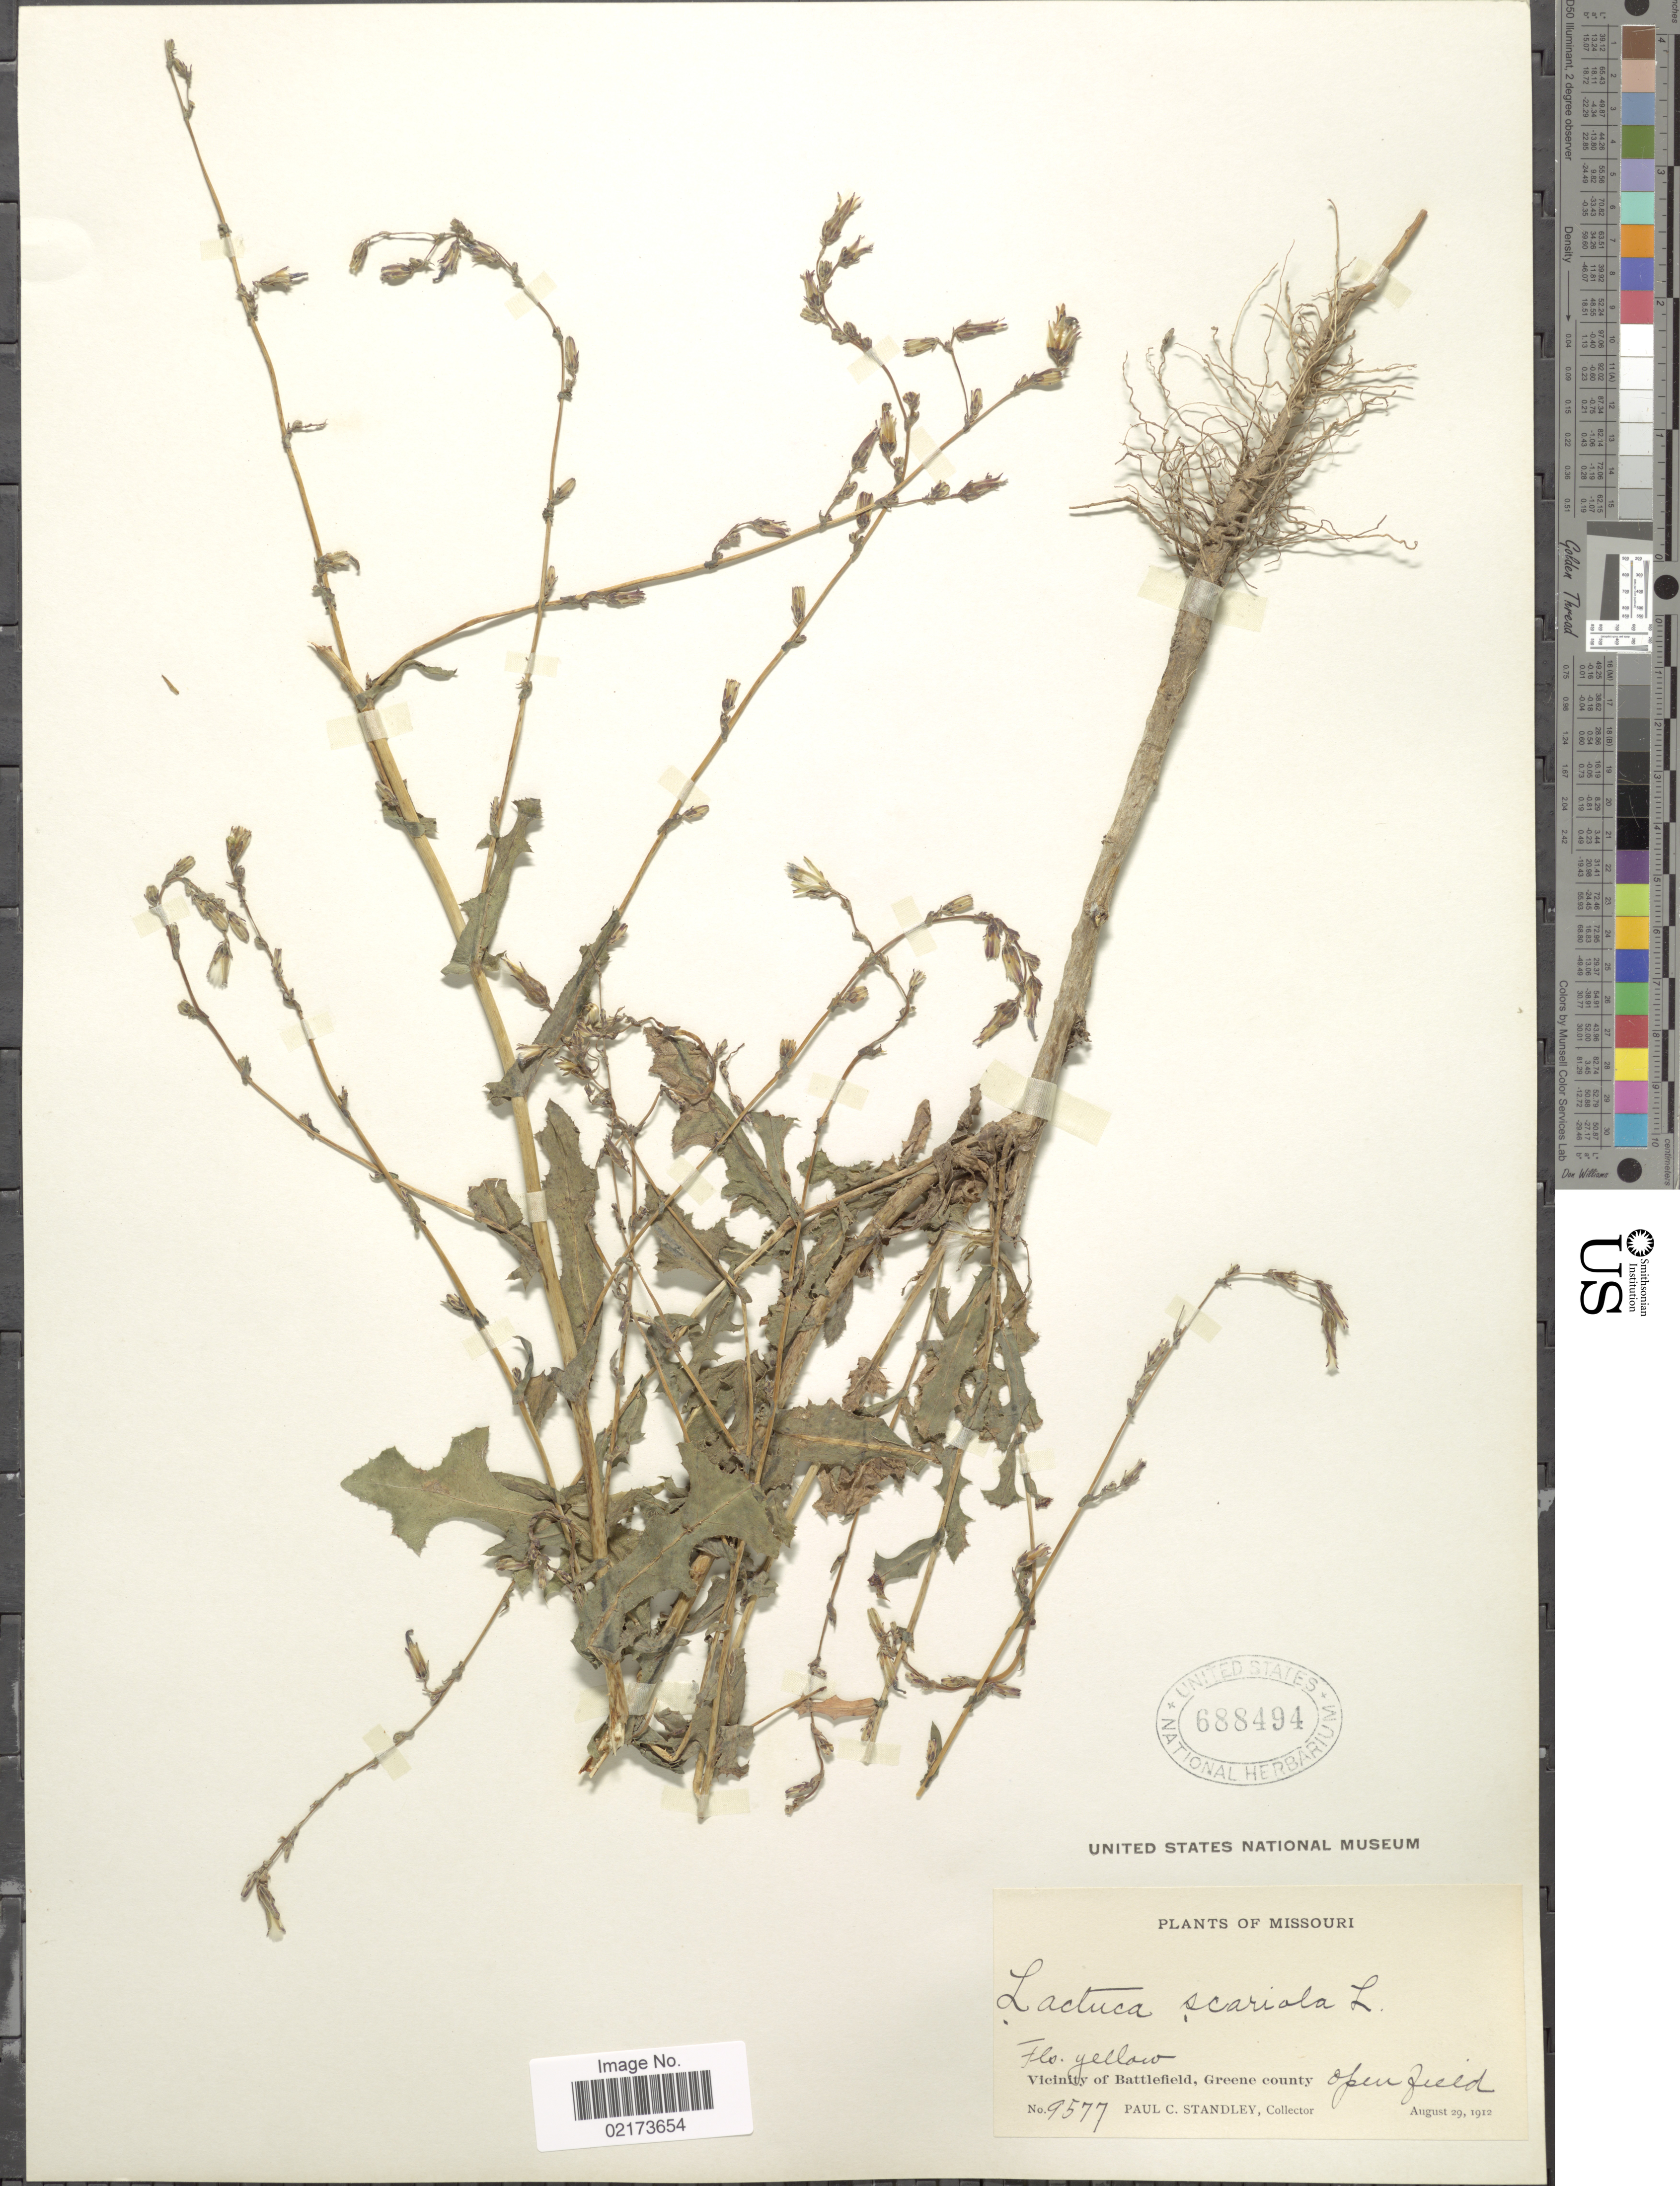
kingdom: Plantae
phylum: Tracheophyta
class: Magnoliopsida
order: Asterales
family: Asteraceae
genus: Lactuca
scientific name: Lactuca serriola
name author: L.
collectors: P. C. Standley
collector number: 9577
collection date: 1912-08-29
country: United States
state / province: Missouri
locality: Vicinity of Battlefield, Greene County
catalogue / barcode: US 688494